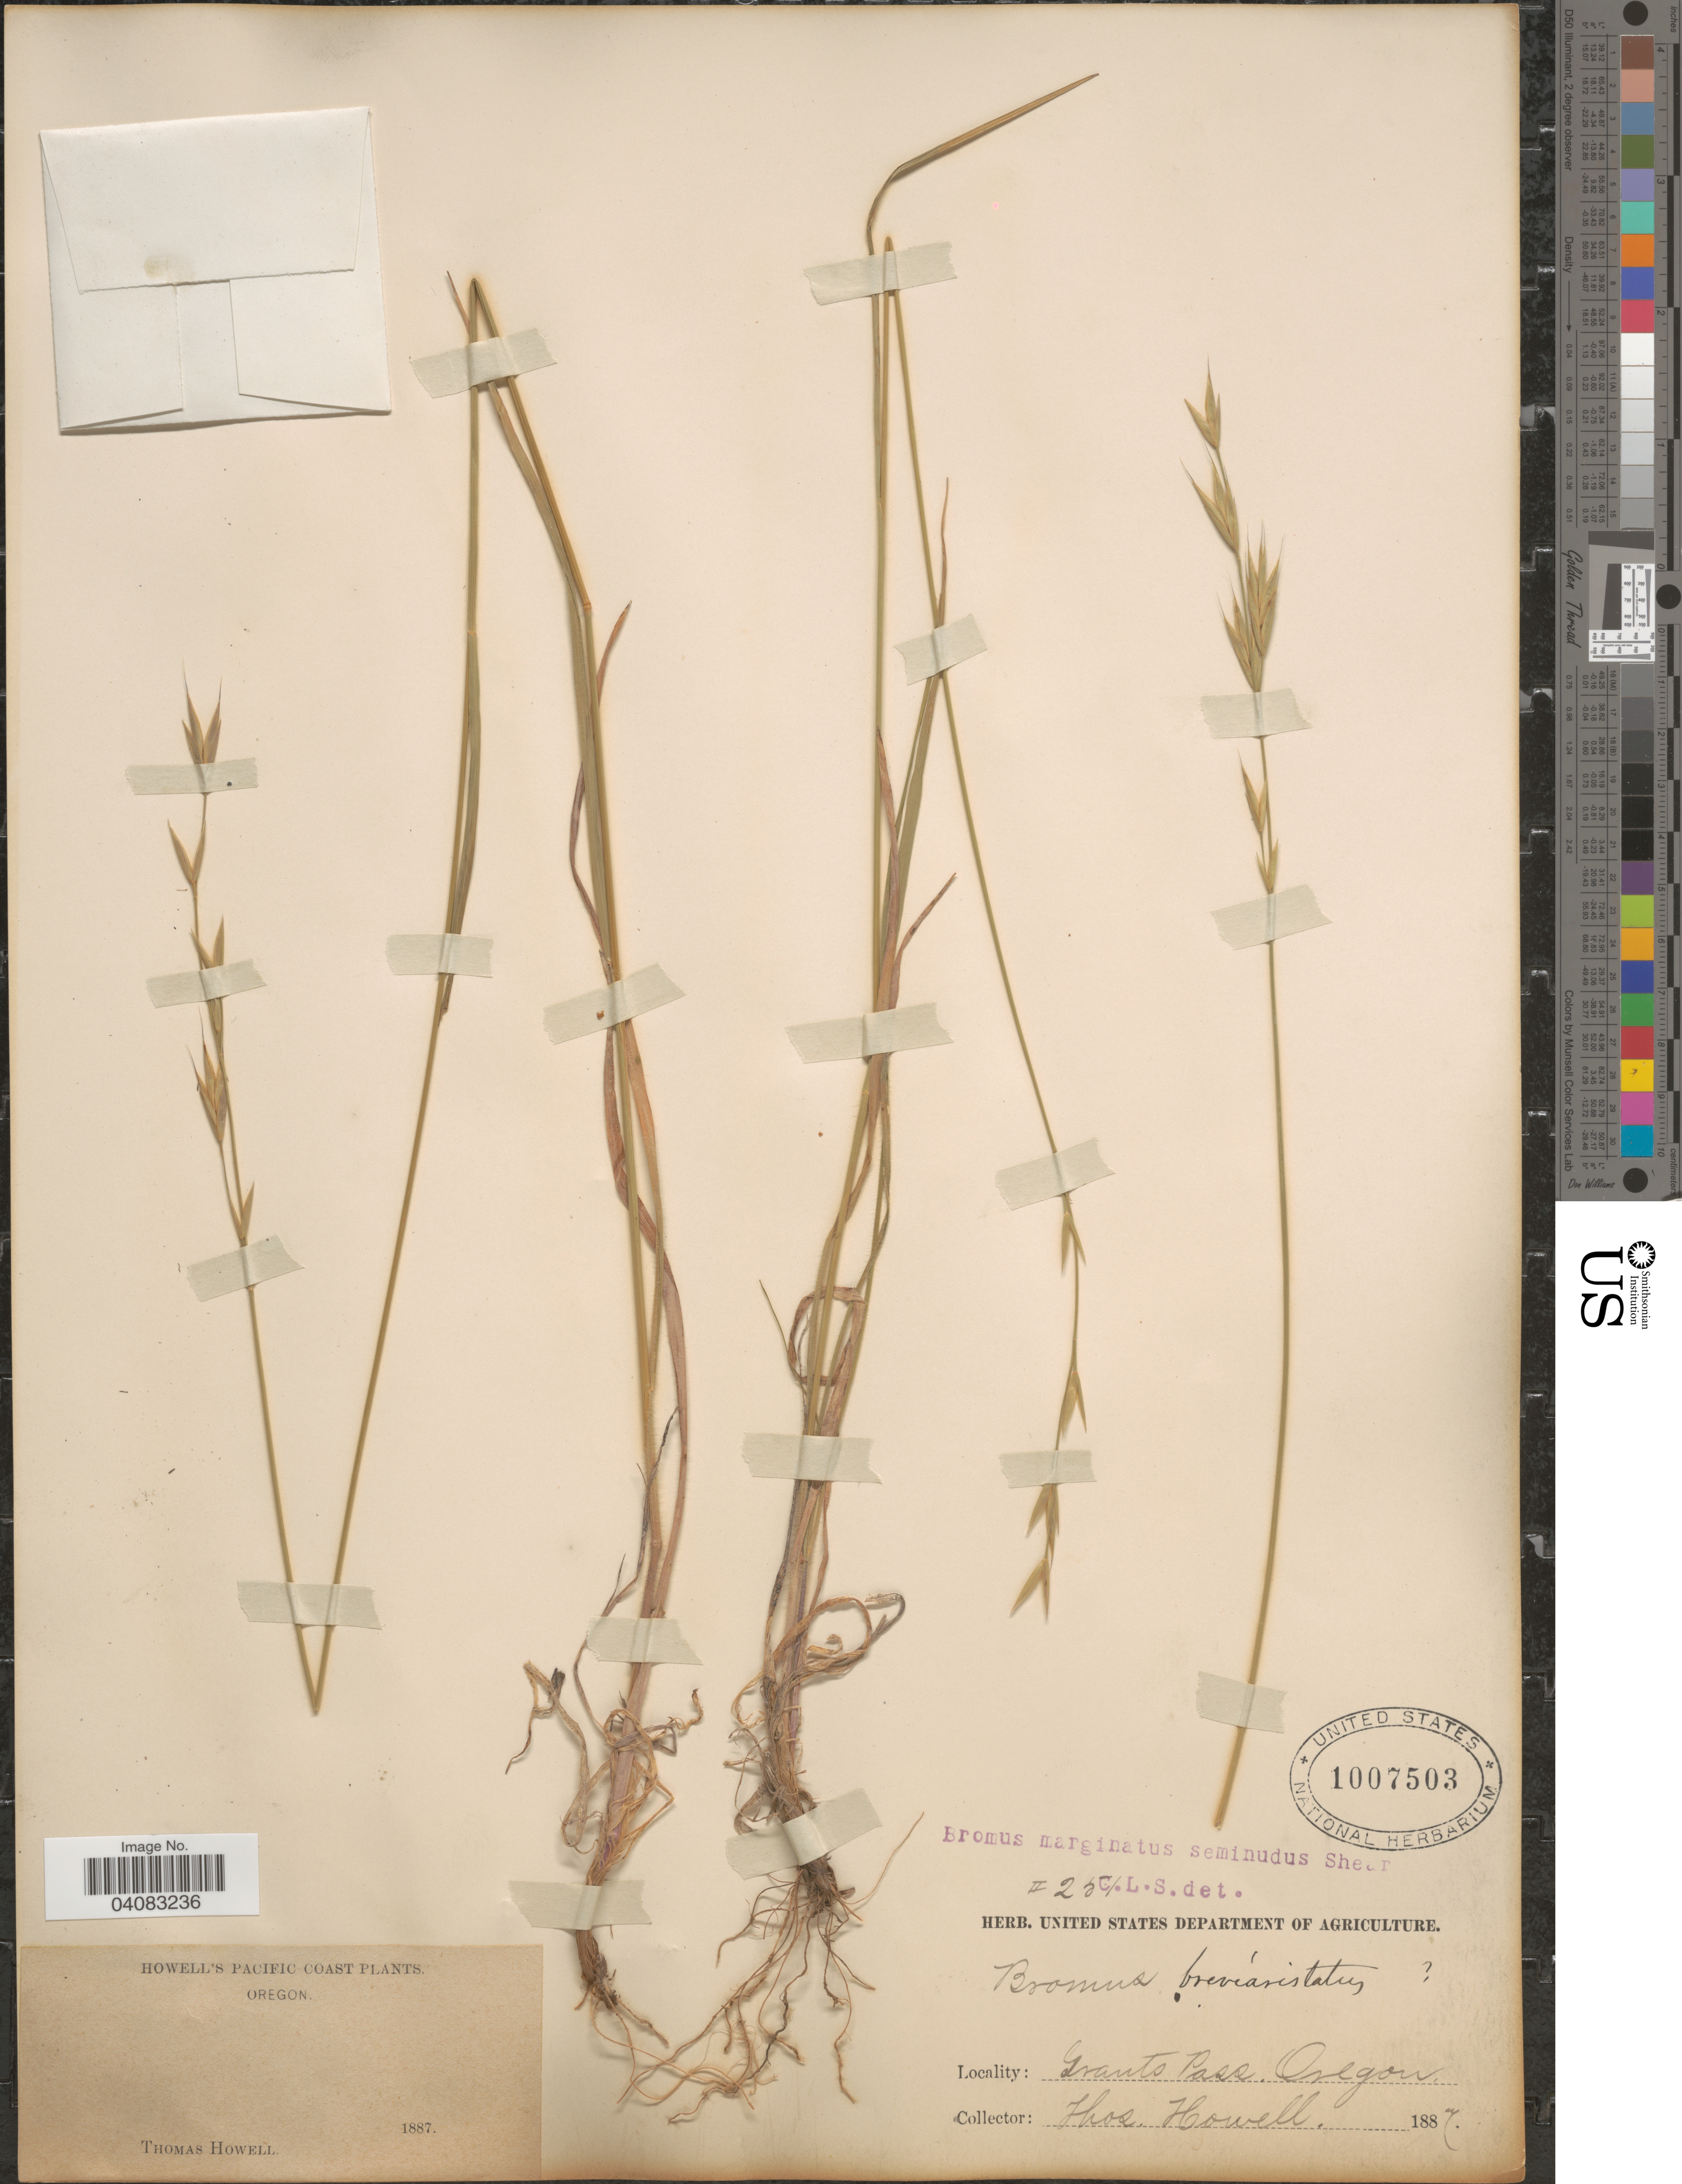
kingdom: Plantae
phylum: Tracheophyta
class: Liliopsida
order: Poales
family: Poaceae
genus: Bromus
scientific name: Bromus marginatus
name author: Nees ex Steud.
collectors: T. Howell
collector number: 251*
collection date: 1887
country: United States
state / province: Oregon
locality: Pacific Coast. Grants Pass.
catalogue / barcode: US 1007503